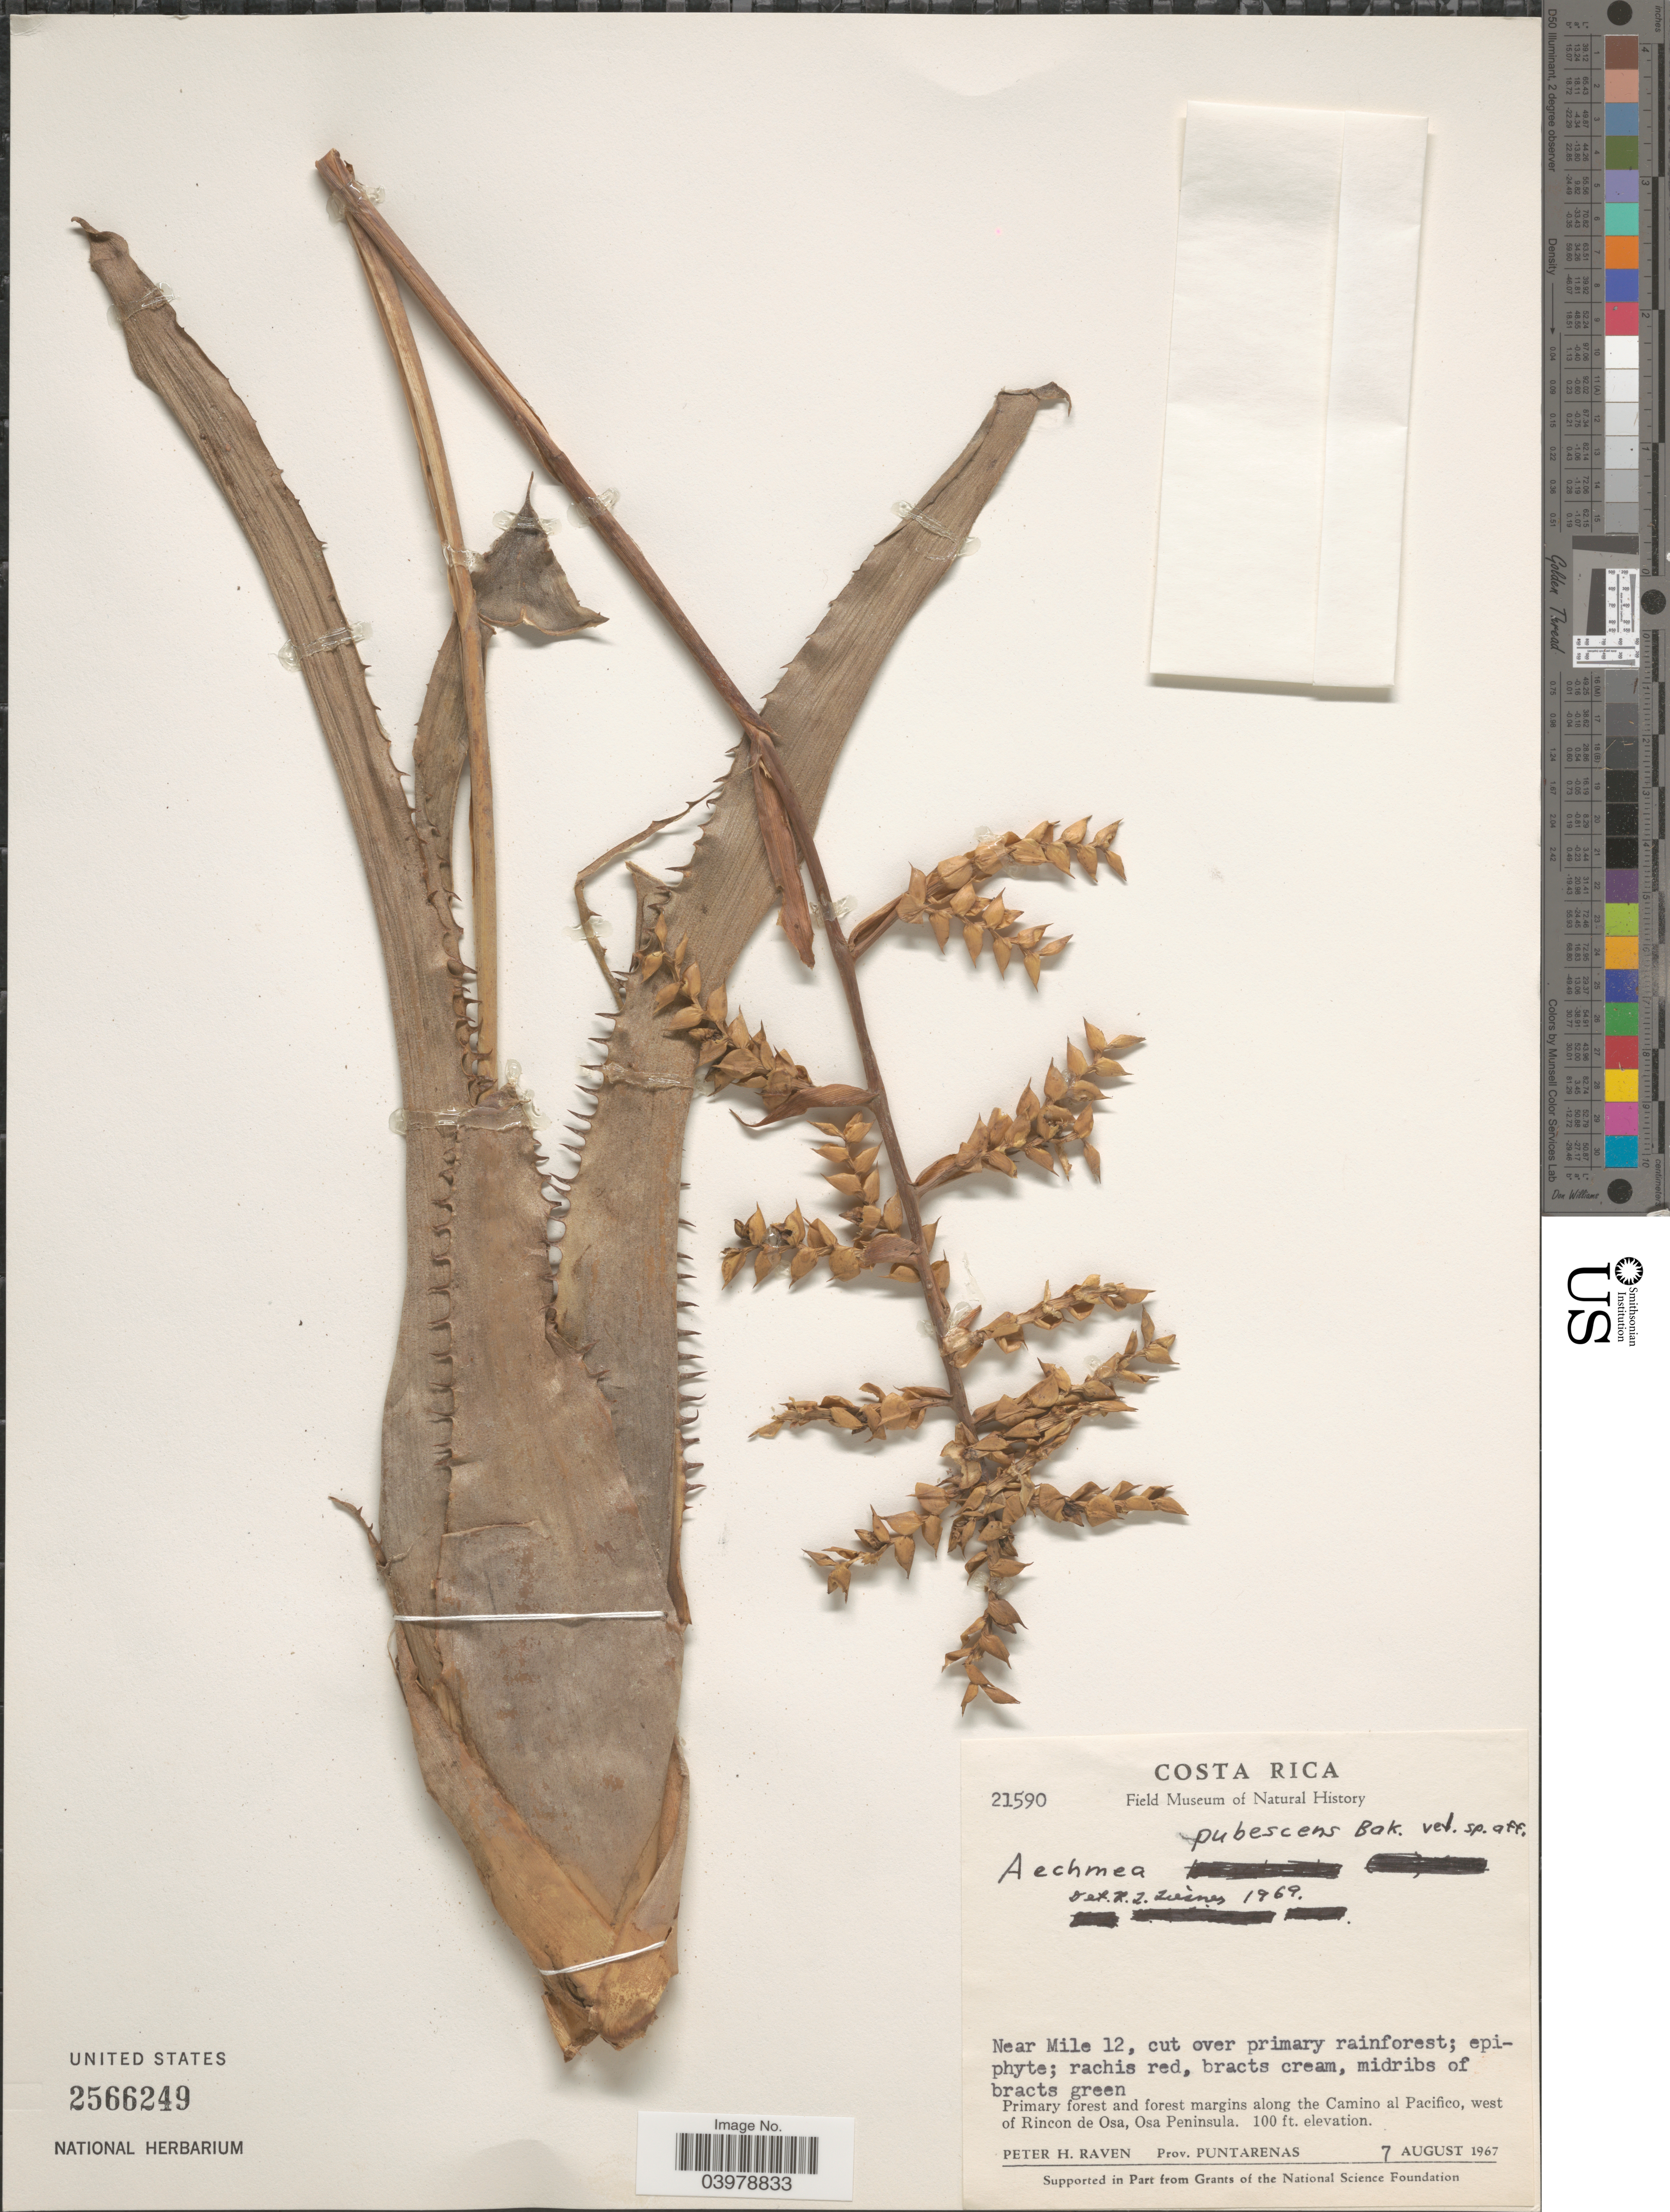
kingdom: Plantae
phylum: Tracheophyta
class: Liliopsida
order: Poales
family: Bromeliaceae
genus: Aechmea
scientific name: Aechmea pubescens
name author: Baker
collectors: P. Raven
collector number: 21590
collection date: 1967-08-07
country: Costa Rica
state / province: Puntarenas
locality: Near Mile 12. Along the Camino al Pacifico, west of Rincon de Osa, Osa Peninsula.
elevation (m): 30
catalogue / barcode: US 2566249